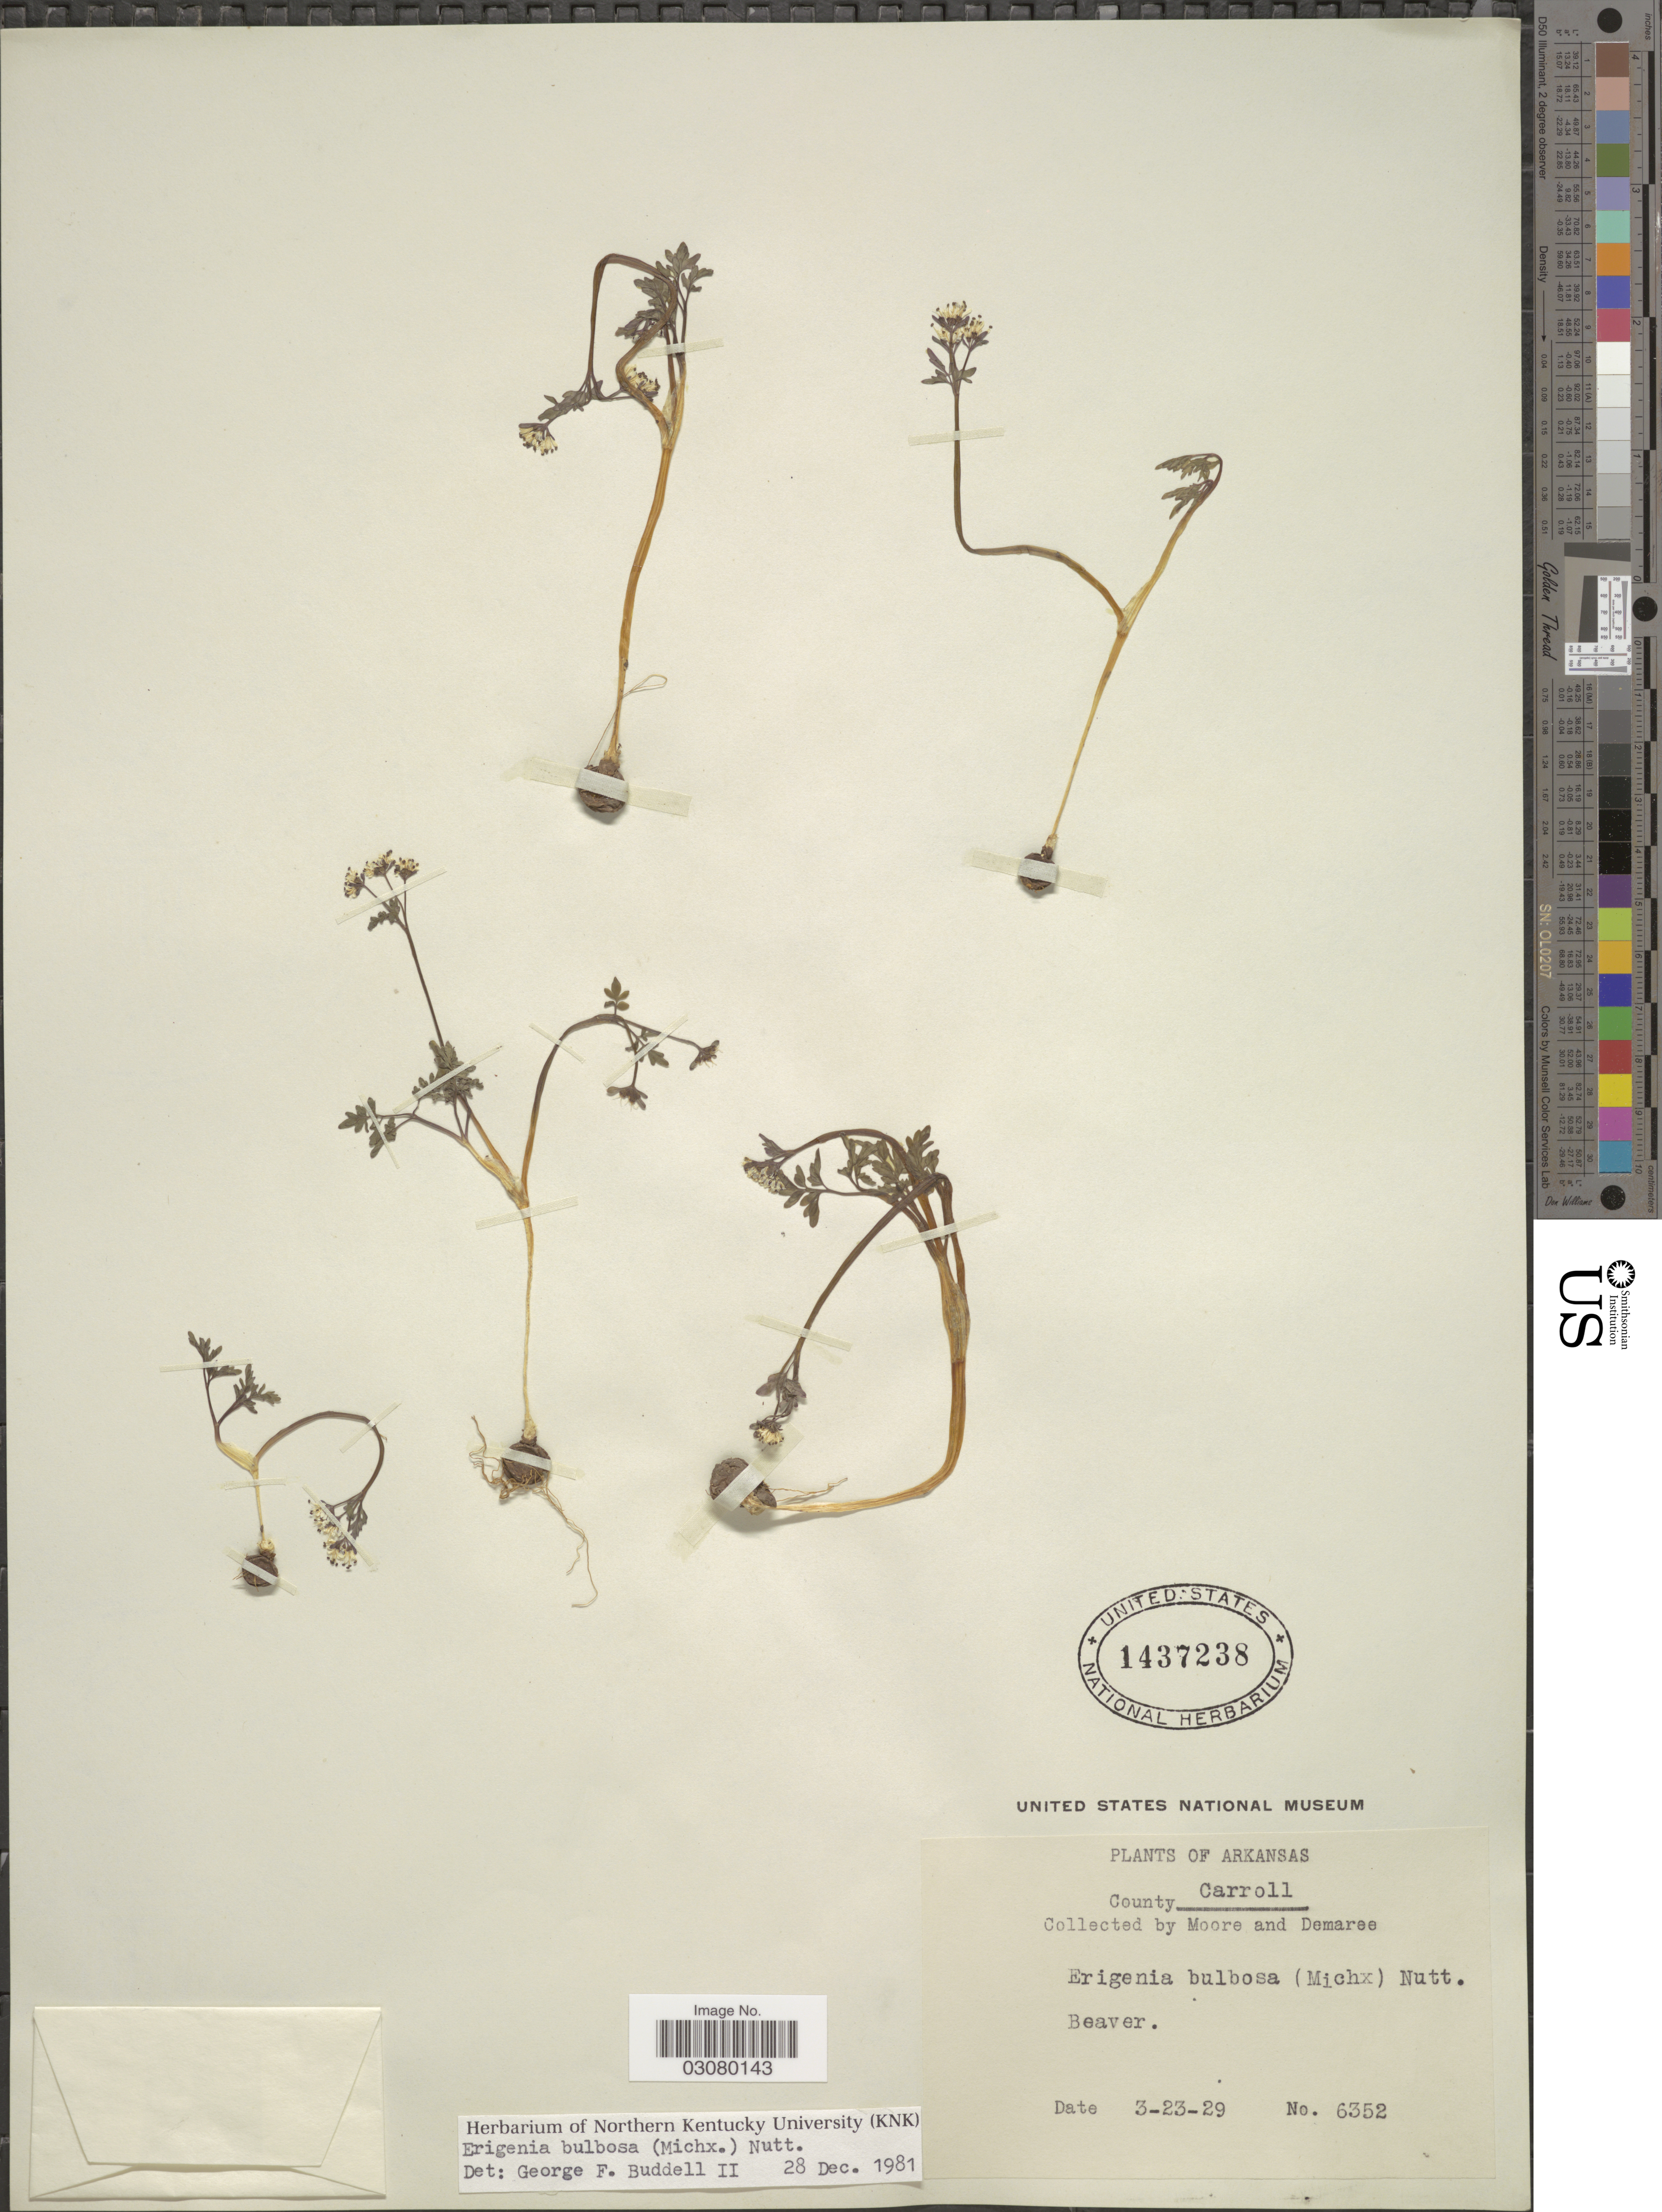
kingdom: Plantae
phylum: Tracheophyta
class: Magnoliopsida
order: Apiales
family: Apiaceae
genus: Erigenia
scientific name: Erigenia bulbosa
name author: (Michx.) Nutt.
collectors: -. Moore & -. Demaree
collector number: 6352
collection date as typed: Transcribed d/m/y: 23/3/29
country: United States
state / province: Arkansas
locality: Beaver. County Carroll.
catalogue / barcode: US 1437238